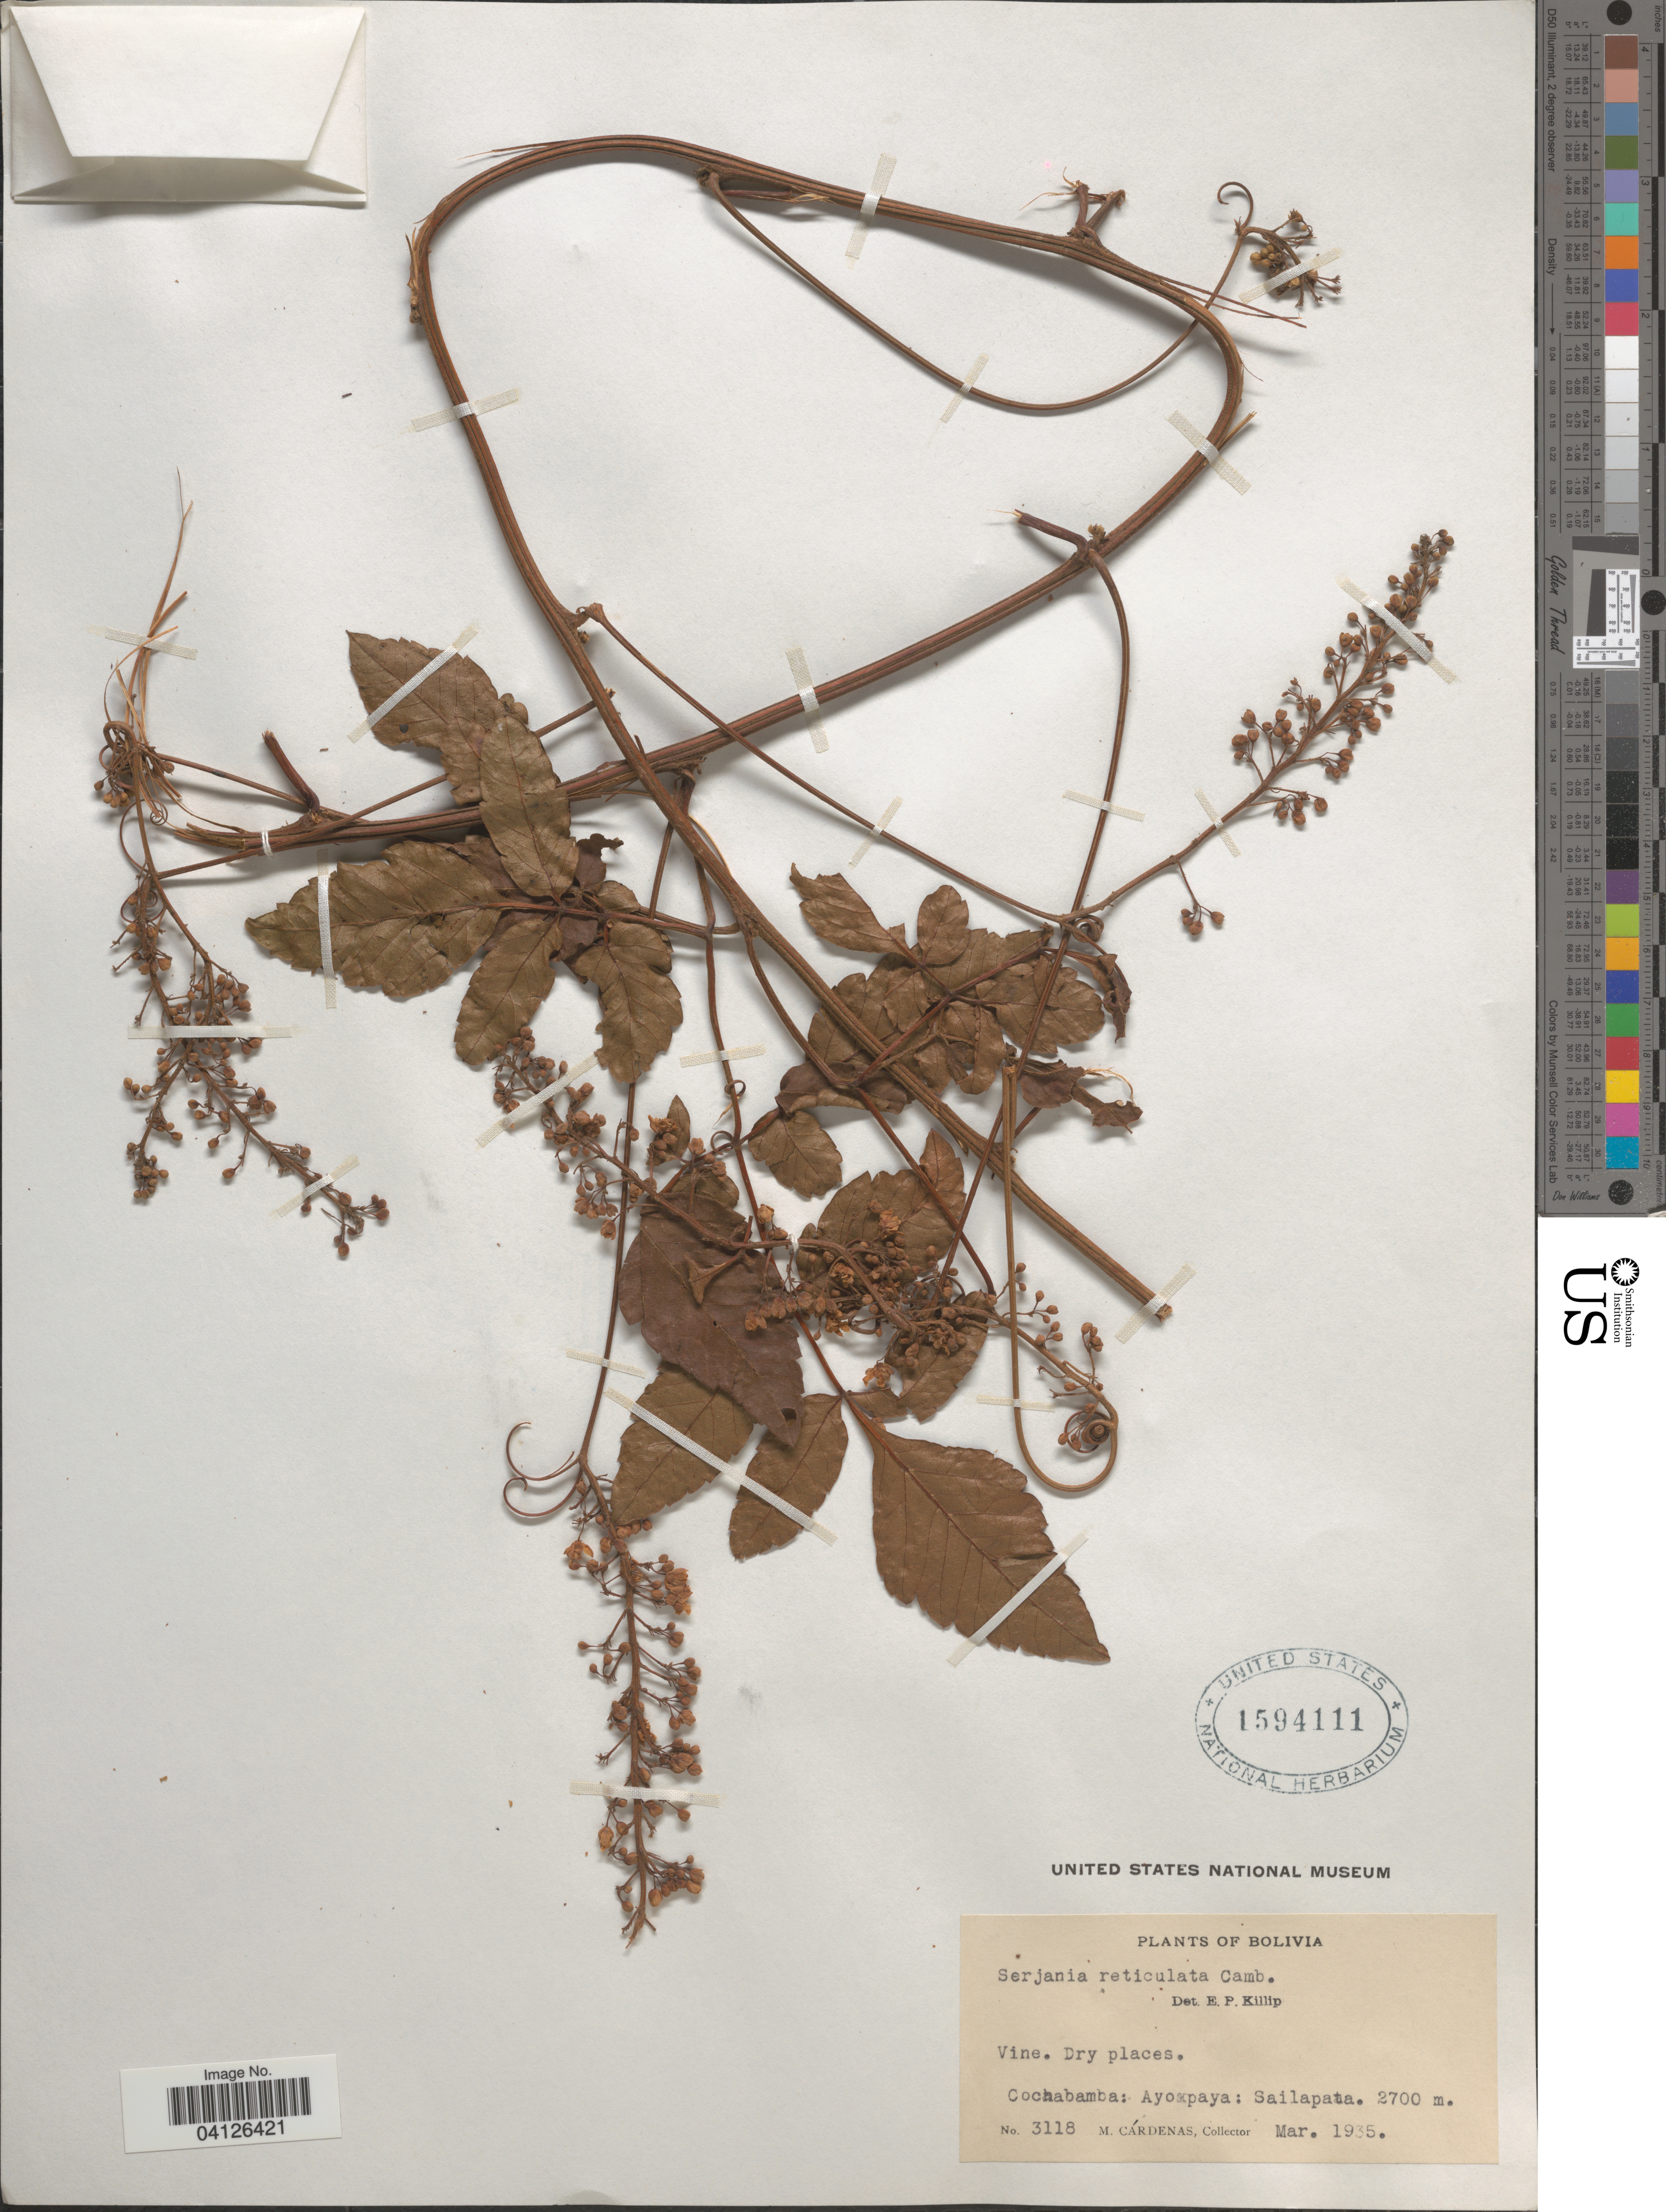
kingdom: Plantae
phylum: Tracheophyta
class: Magnoliopsida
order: Sapindales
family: Sapindaceae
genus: Serjania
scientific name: Serjania diffusa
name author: Radlk.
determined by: Acevedo-Rodriguez, P., (US), Smithsonian Institution - National Museum of Natural History (UNITED STATES)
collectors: M. Cárdenas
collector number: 3118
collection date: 1935-03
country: Bolivia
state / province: Cochabamba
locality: Ayopaya: Sailapata.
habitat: Dry places.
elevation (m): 2700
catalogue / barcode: US 1594111